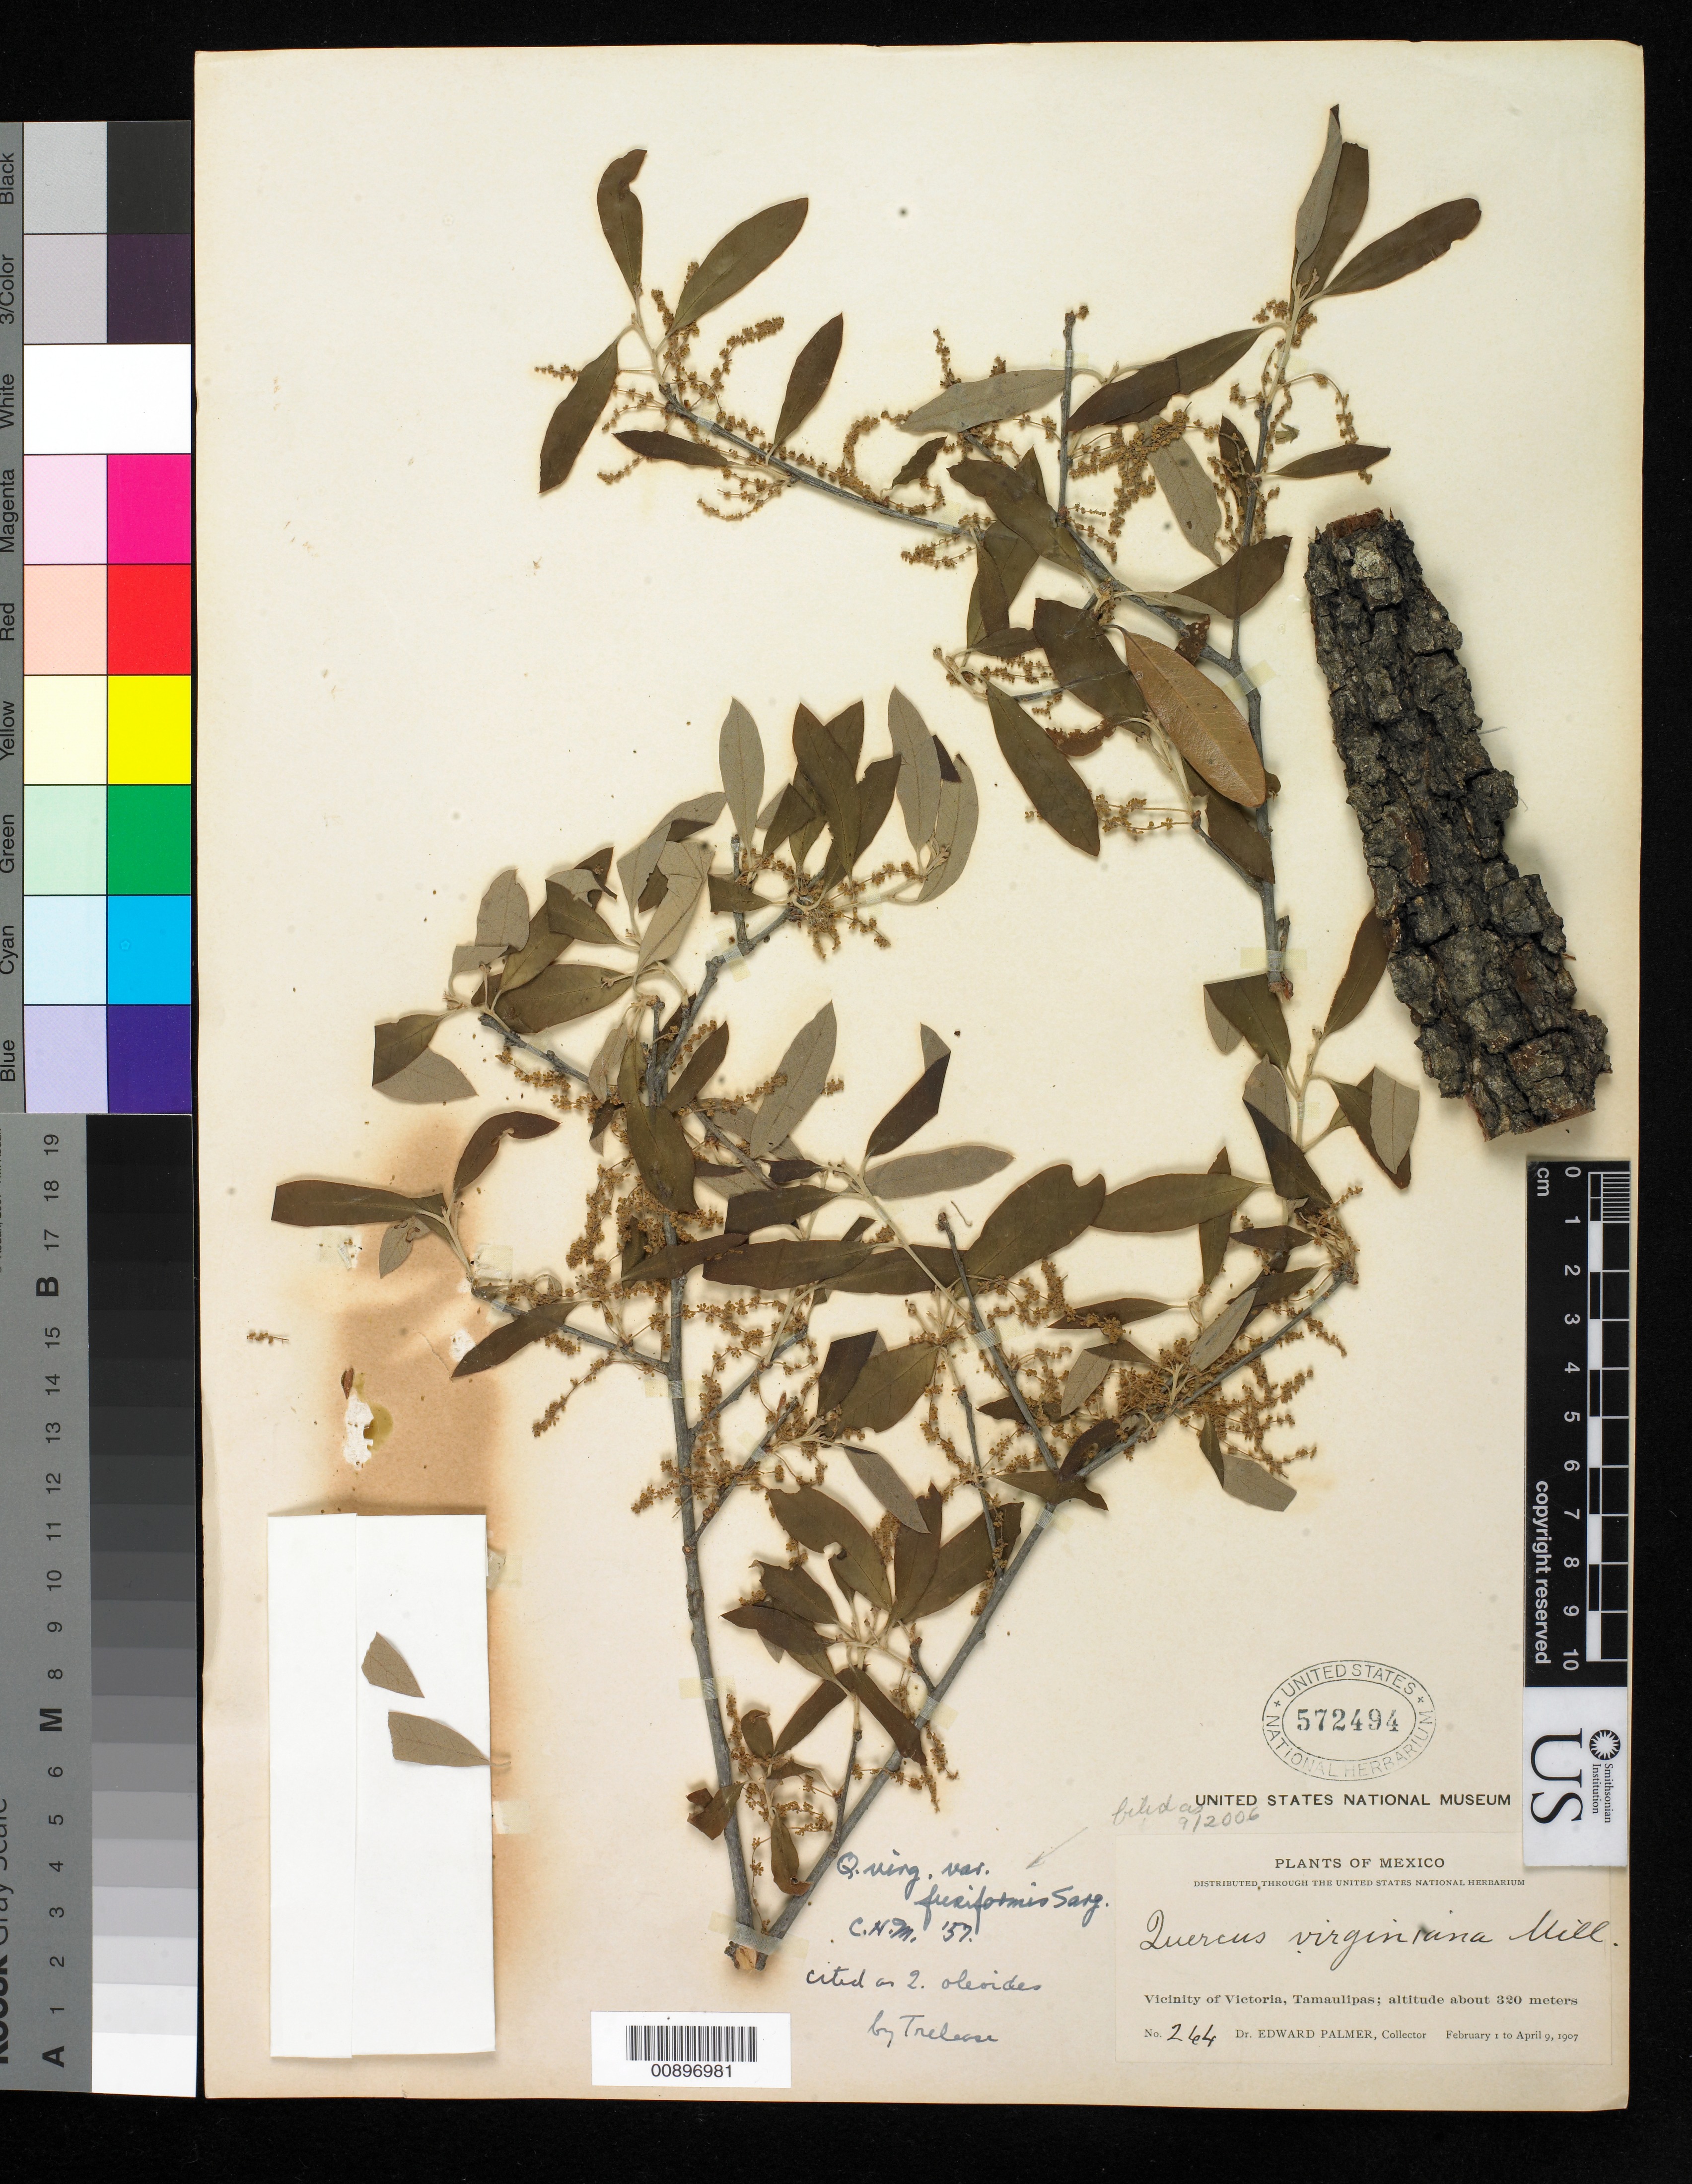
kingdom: Plantae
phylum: Tracheophyta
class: Magnoliopsida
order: Fagales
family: Fagaceae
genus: Quercus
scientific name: Quercus virginiana var. fusiformis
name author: (Small) Sarg.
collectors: E. Palmer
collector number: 264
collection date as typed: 01 Feb 1907 to 09 Apr 1907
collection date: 1907-02-01/1907-04-09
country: Mexico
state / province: Tamaulipas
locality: Vicinity of Victoria.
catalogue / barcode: US 572494